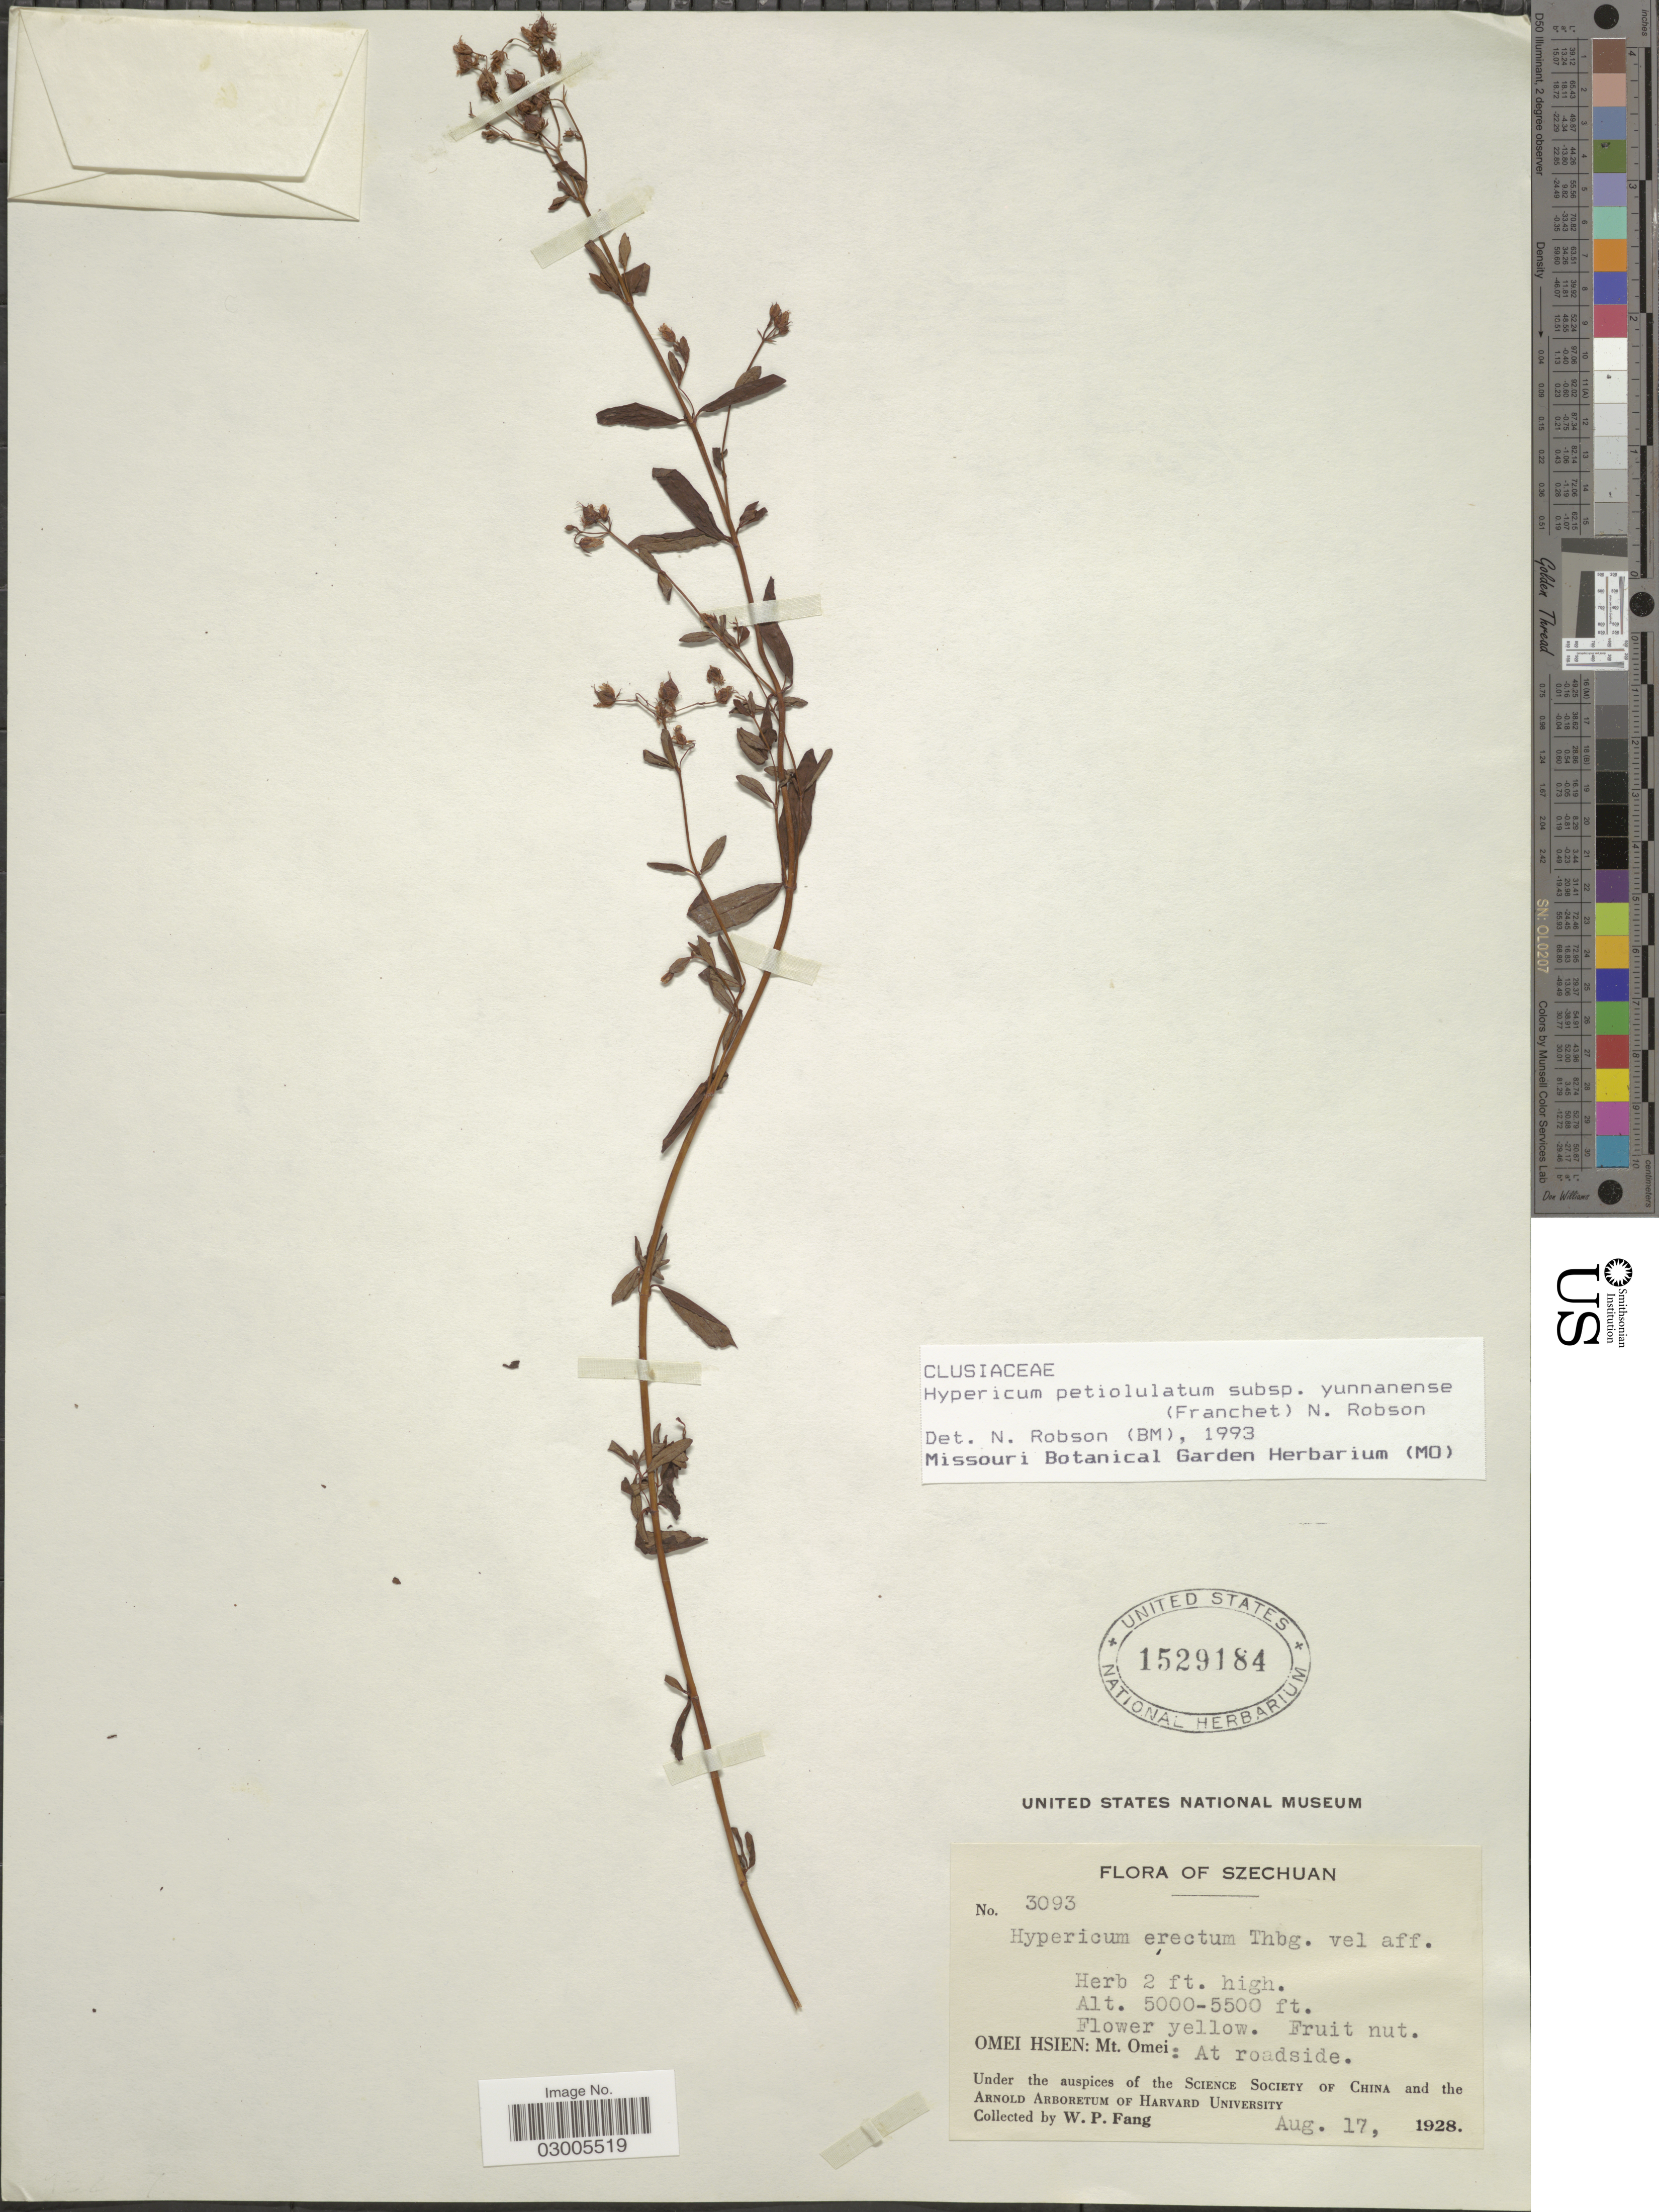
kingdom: Plantae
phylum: Tracheophyta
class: Magnoliopsida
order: Malpighiales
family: Hypericaceae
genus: Hypericum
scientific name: Hypericum petiolulatum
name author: Hook. f. & Thomson ex Dyer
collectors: W. P. Fang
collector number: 3093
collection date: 1928-08-17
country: China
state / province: Sichuan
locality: Szechuan. Omei Hsien: Mt. Omei.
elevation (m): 1524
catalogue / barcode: US 1529184